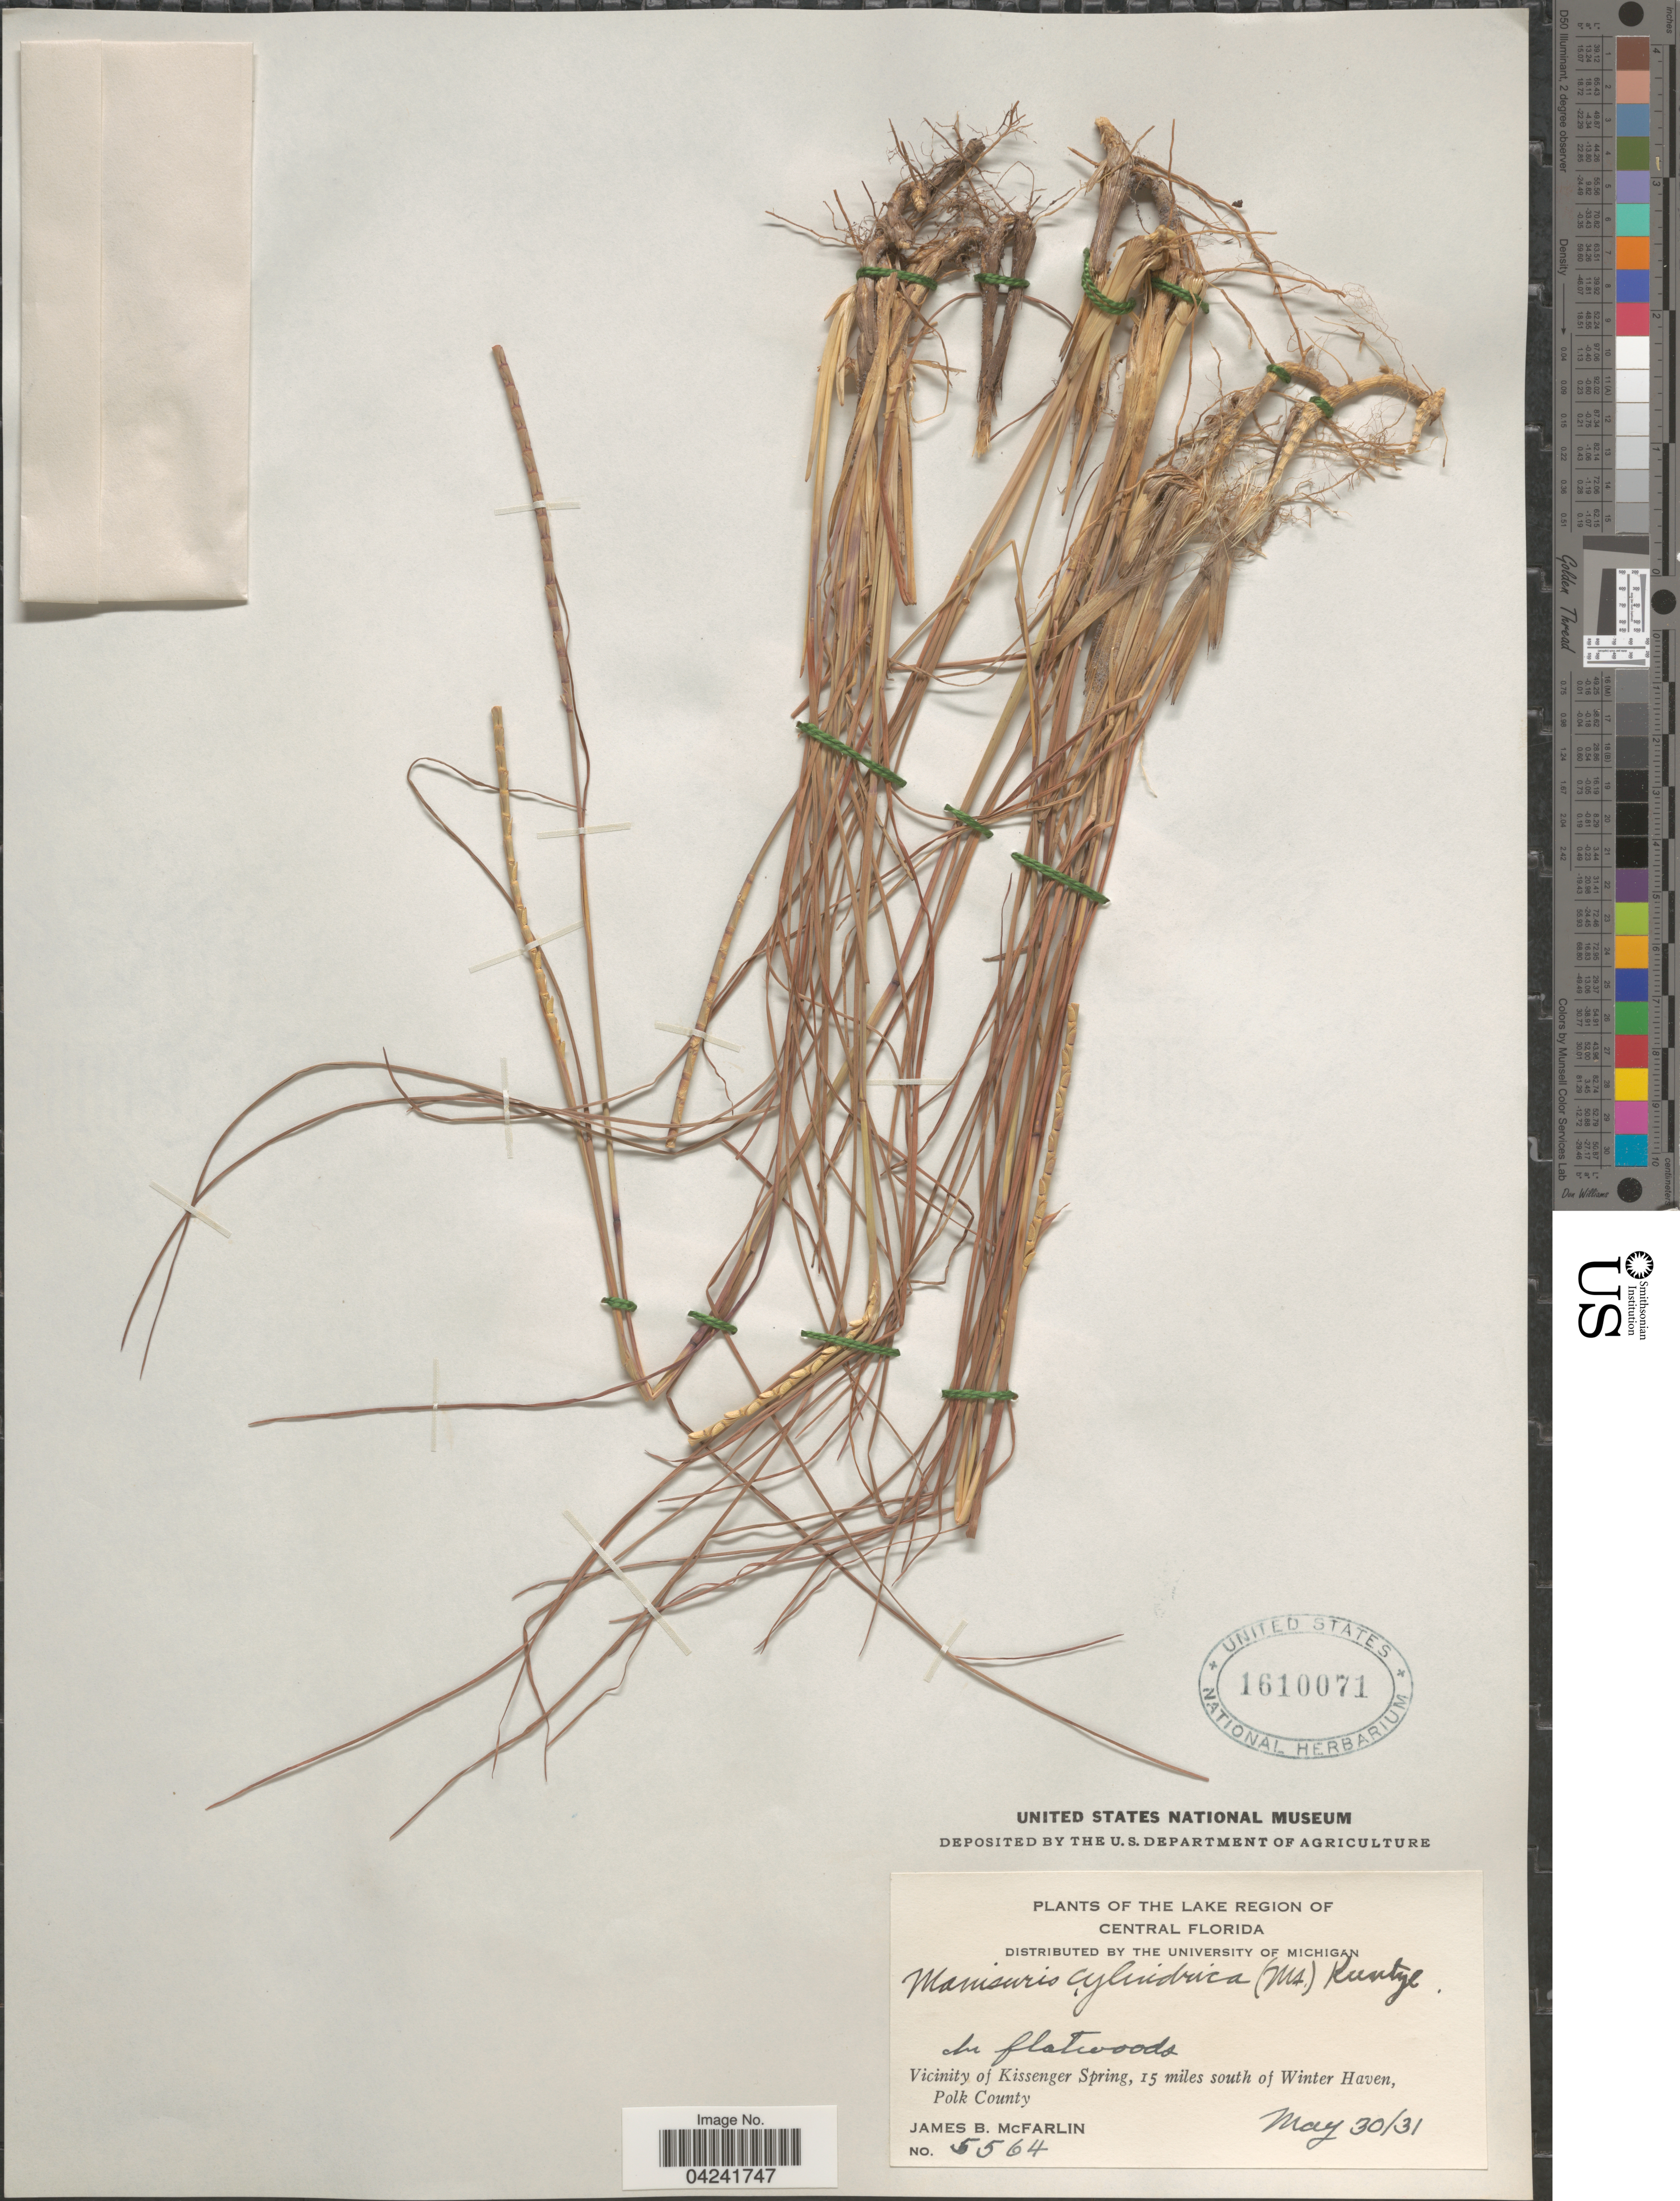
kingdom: Plantae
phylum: Tracheophyta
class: Liliopsida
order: Poales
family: Poaceae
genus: Mnesithea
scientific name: Mnesithea cylindrica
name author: (Michx.) de Koning & Sosef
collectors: J. McFarlin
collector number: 5564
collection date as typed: Transcribed d/m/y: 30/5/31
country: United States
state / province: Florida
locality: Lake Region of Central Florida. Vicinity of Kissenger Spring, 15 miles south of Winter Haven, Polk County.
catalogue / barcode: US 1610071